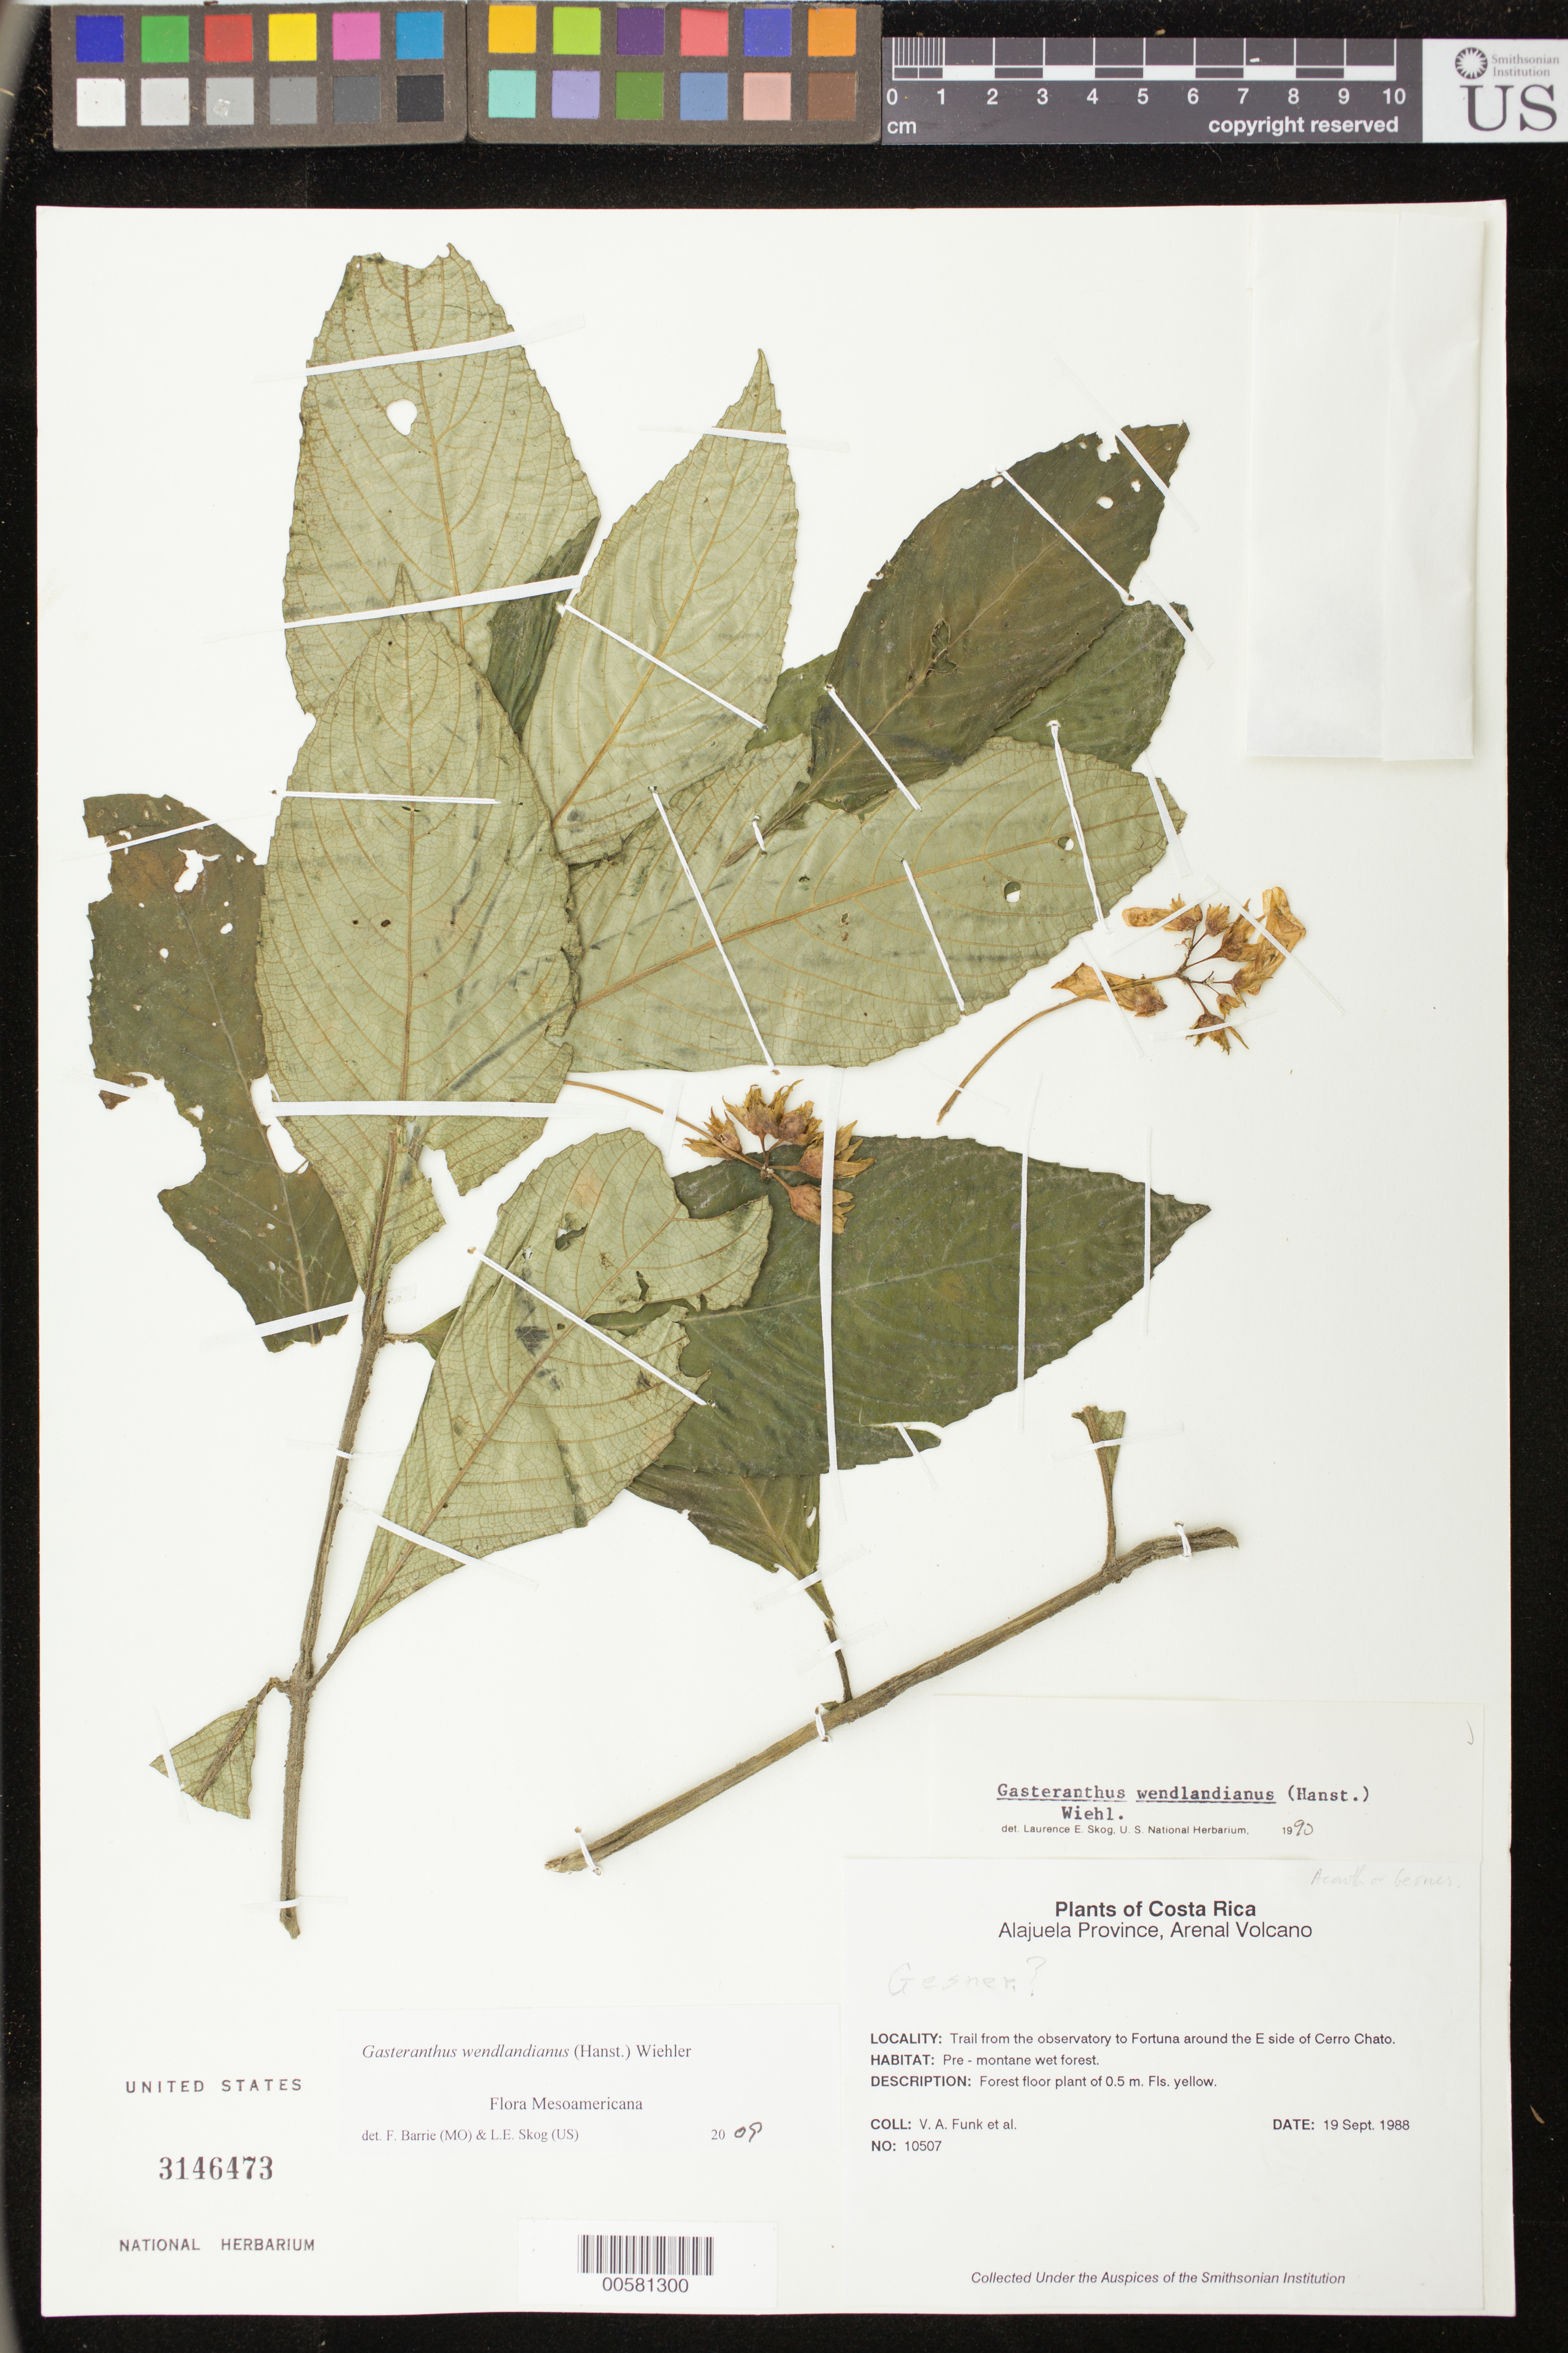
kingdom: Plantae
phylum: Tracheophyta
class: Magnoliopsida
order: Lamiales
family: Gesneriaceae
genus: Gasteranthus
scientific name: Gasteranthus wendlandianus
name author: (Hanst.) Wiehler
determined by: Skog, Laurence E.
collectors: V. Funk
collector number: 10507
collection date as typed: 19 Sep 1988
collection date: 1988-09-19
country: Costa Rica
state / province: Alajuela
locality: Arenal Volcano; trail from the observatory to Fortuna around the E side of Cerro Chato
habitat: Pre-montane wet forest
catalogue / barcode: US 3146473